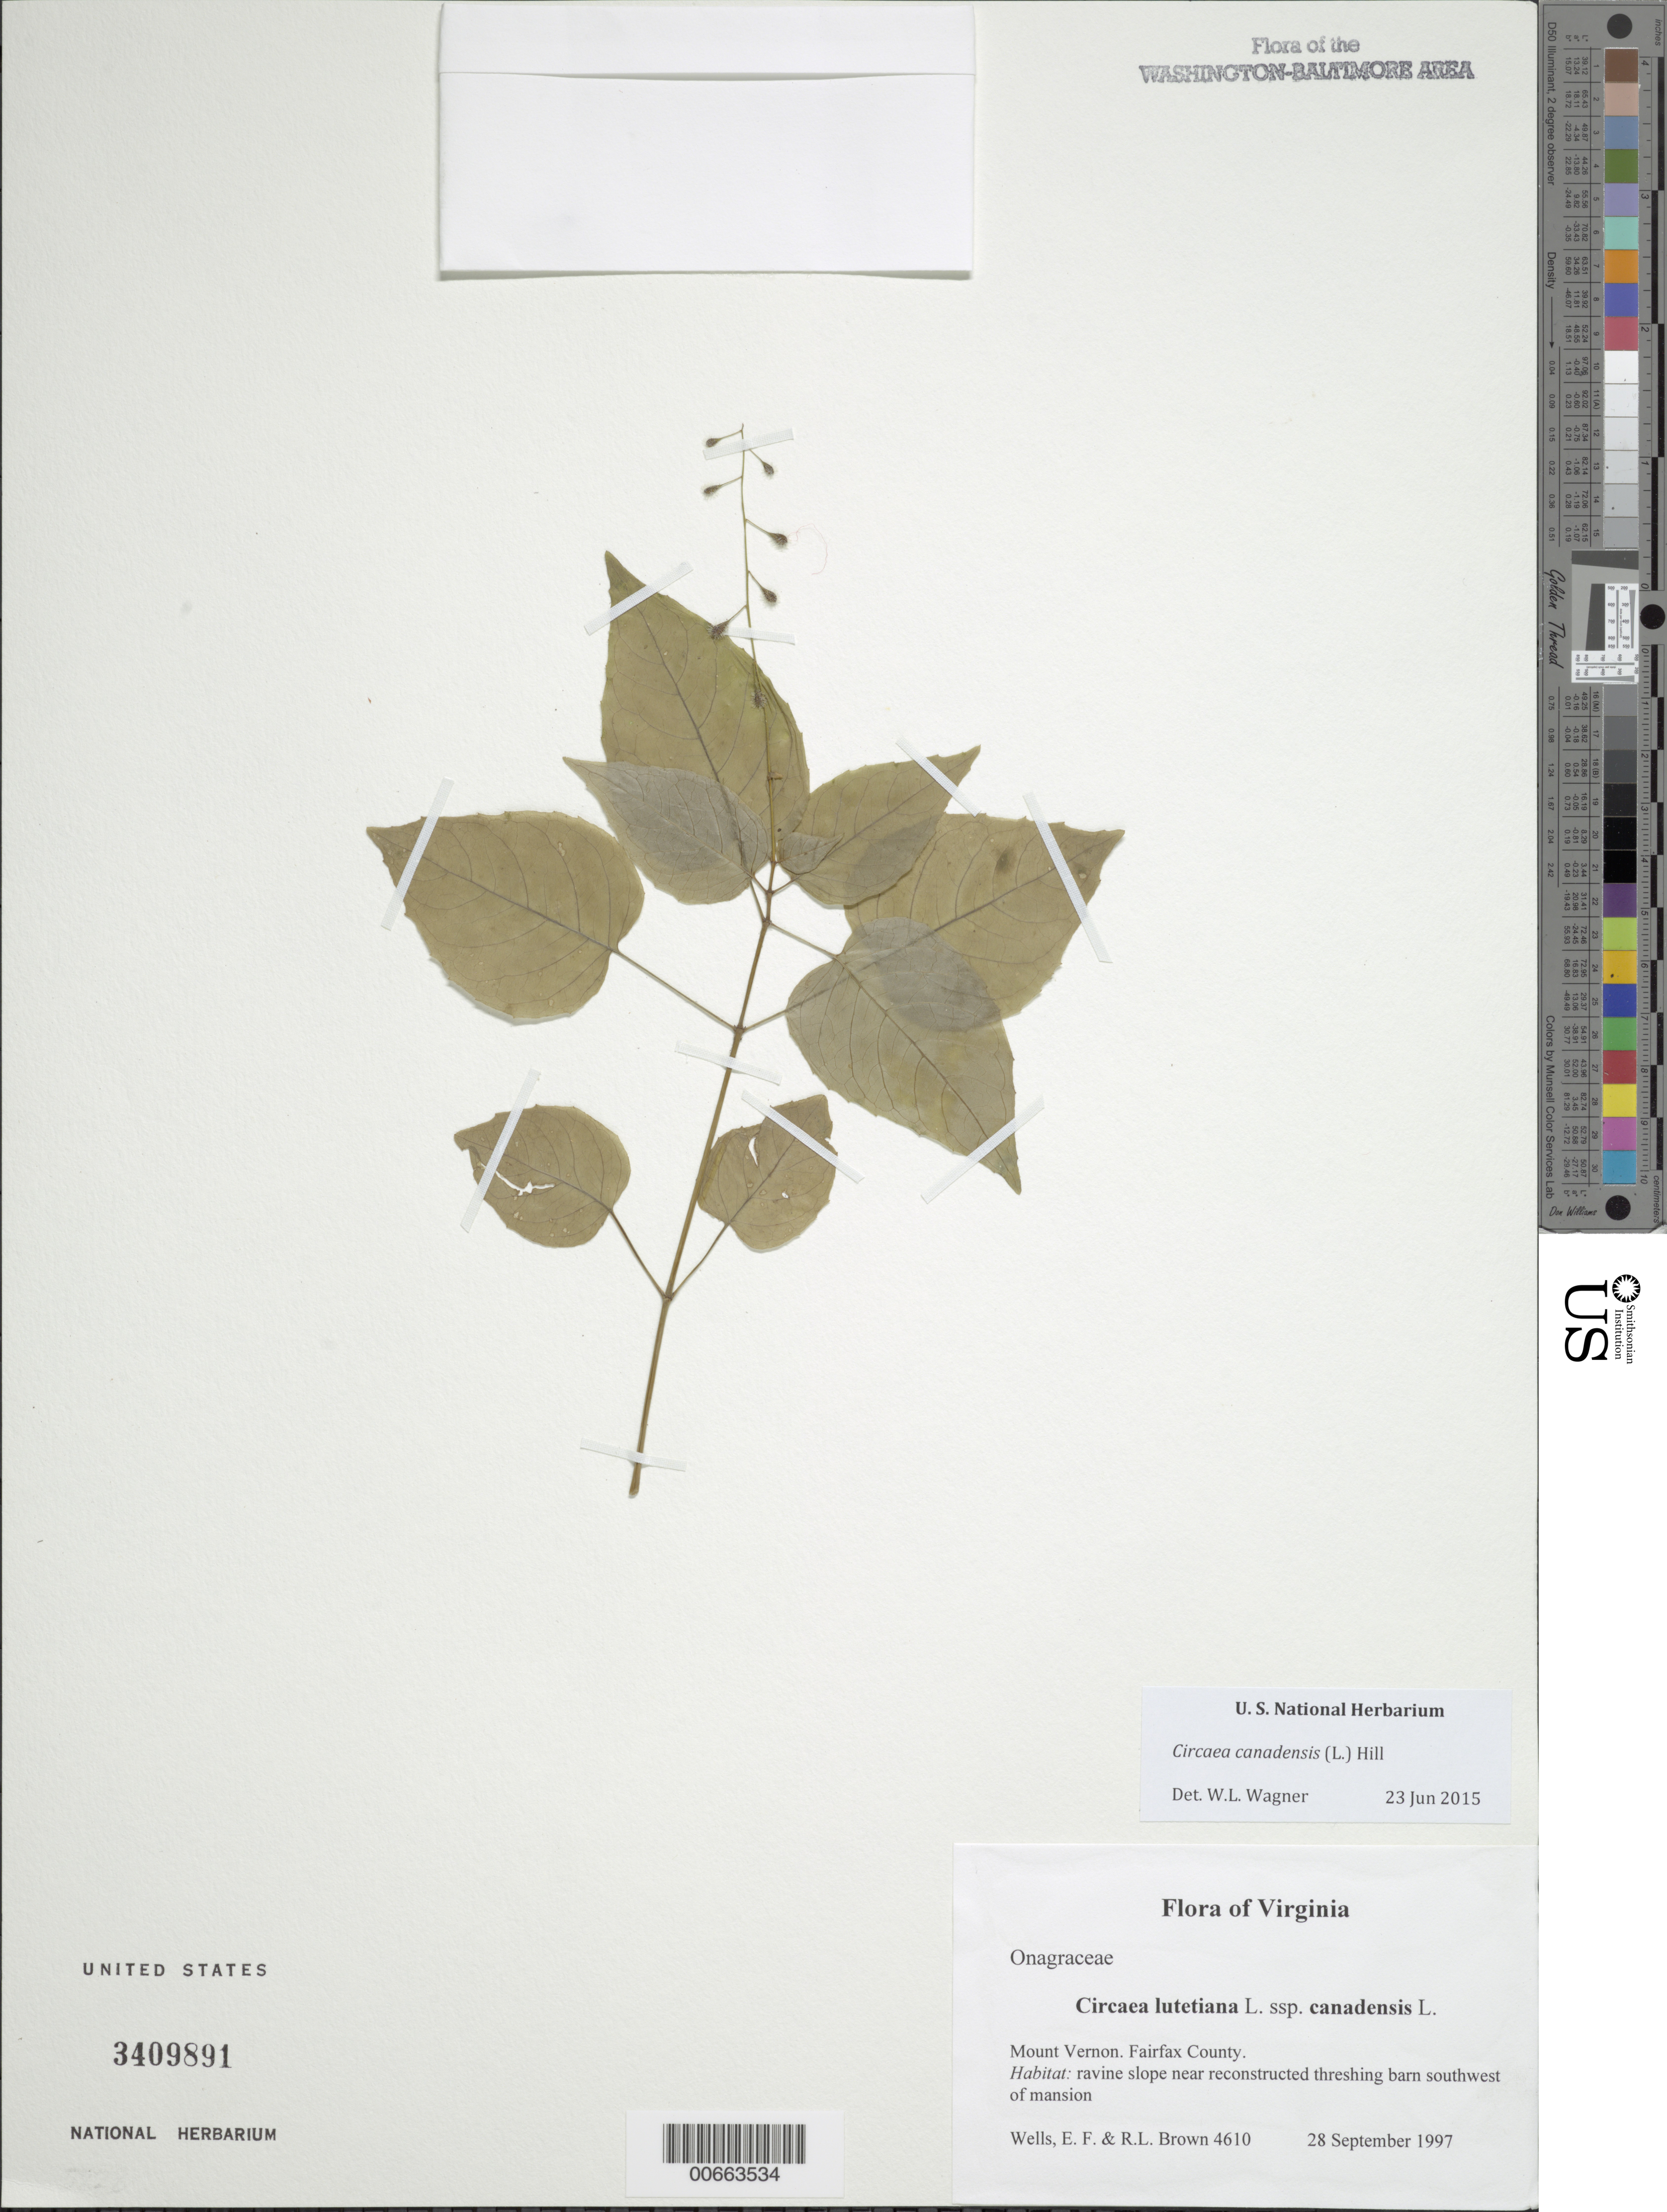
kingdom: Plantae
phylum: Tracheophyta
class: Magnoliopsida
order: Myrtales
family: Onagraceae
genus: Circaea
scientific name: Circaea canadensis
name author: (L.) Hill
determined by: Wagner, W. L., (BOT), Smithsonian Institution - National Museum of Natural History (UNITED STATES)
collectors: E. F. Wells & R. L. Brown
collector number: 4610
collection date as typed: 28 Sep 1997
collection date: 1997-09-28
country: United States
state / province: Virginia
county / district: Fairfax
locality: Mount Vernon. Near reconstructed threshing barn southwest of mansion.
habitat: Ravine slope.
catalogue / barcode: US 3409891